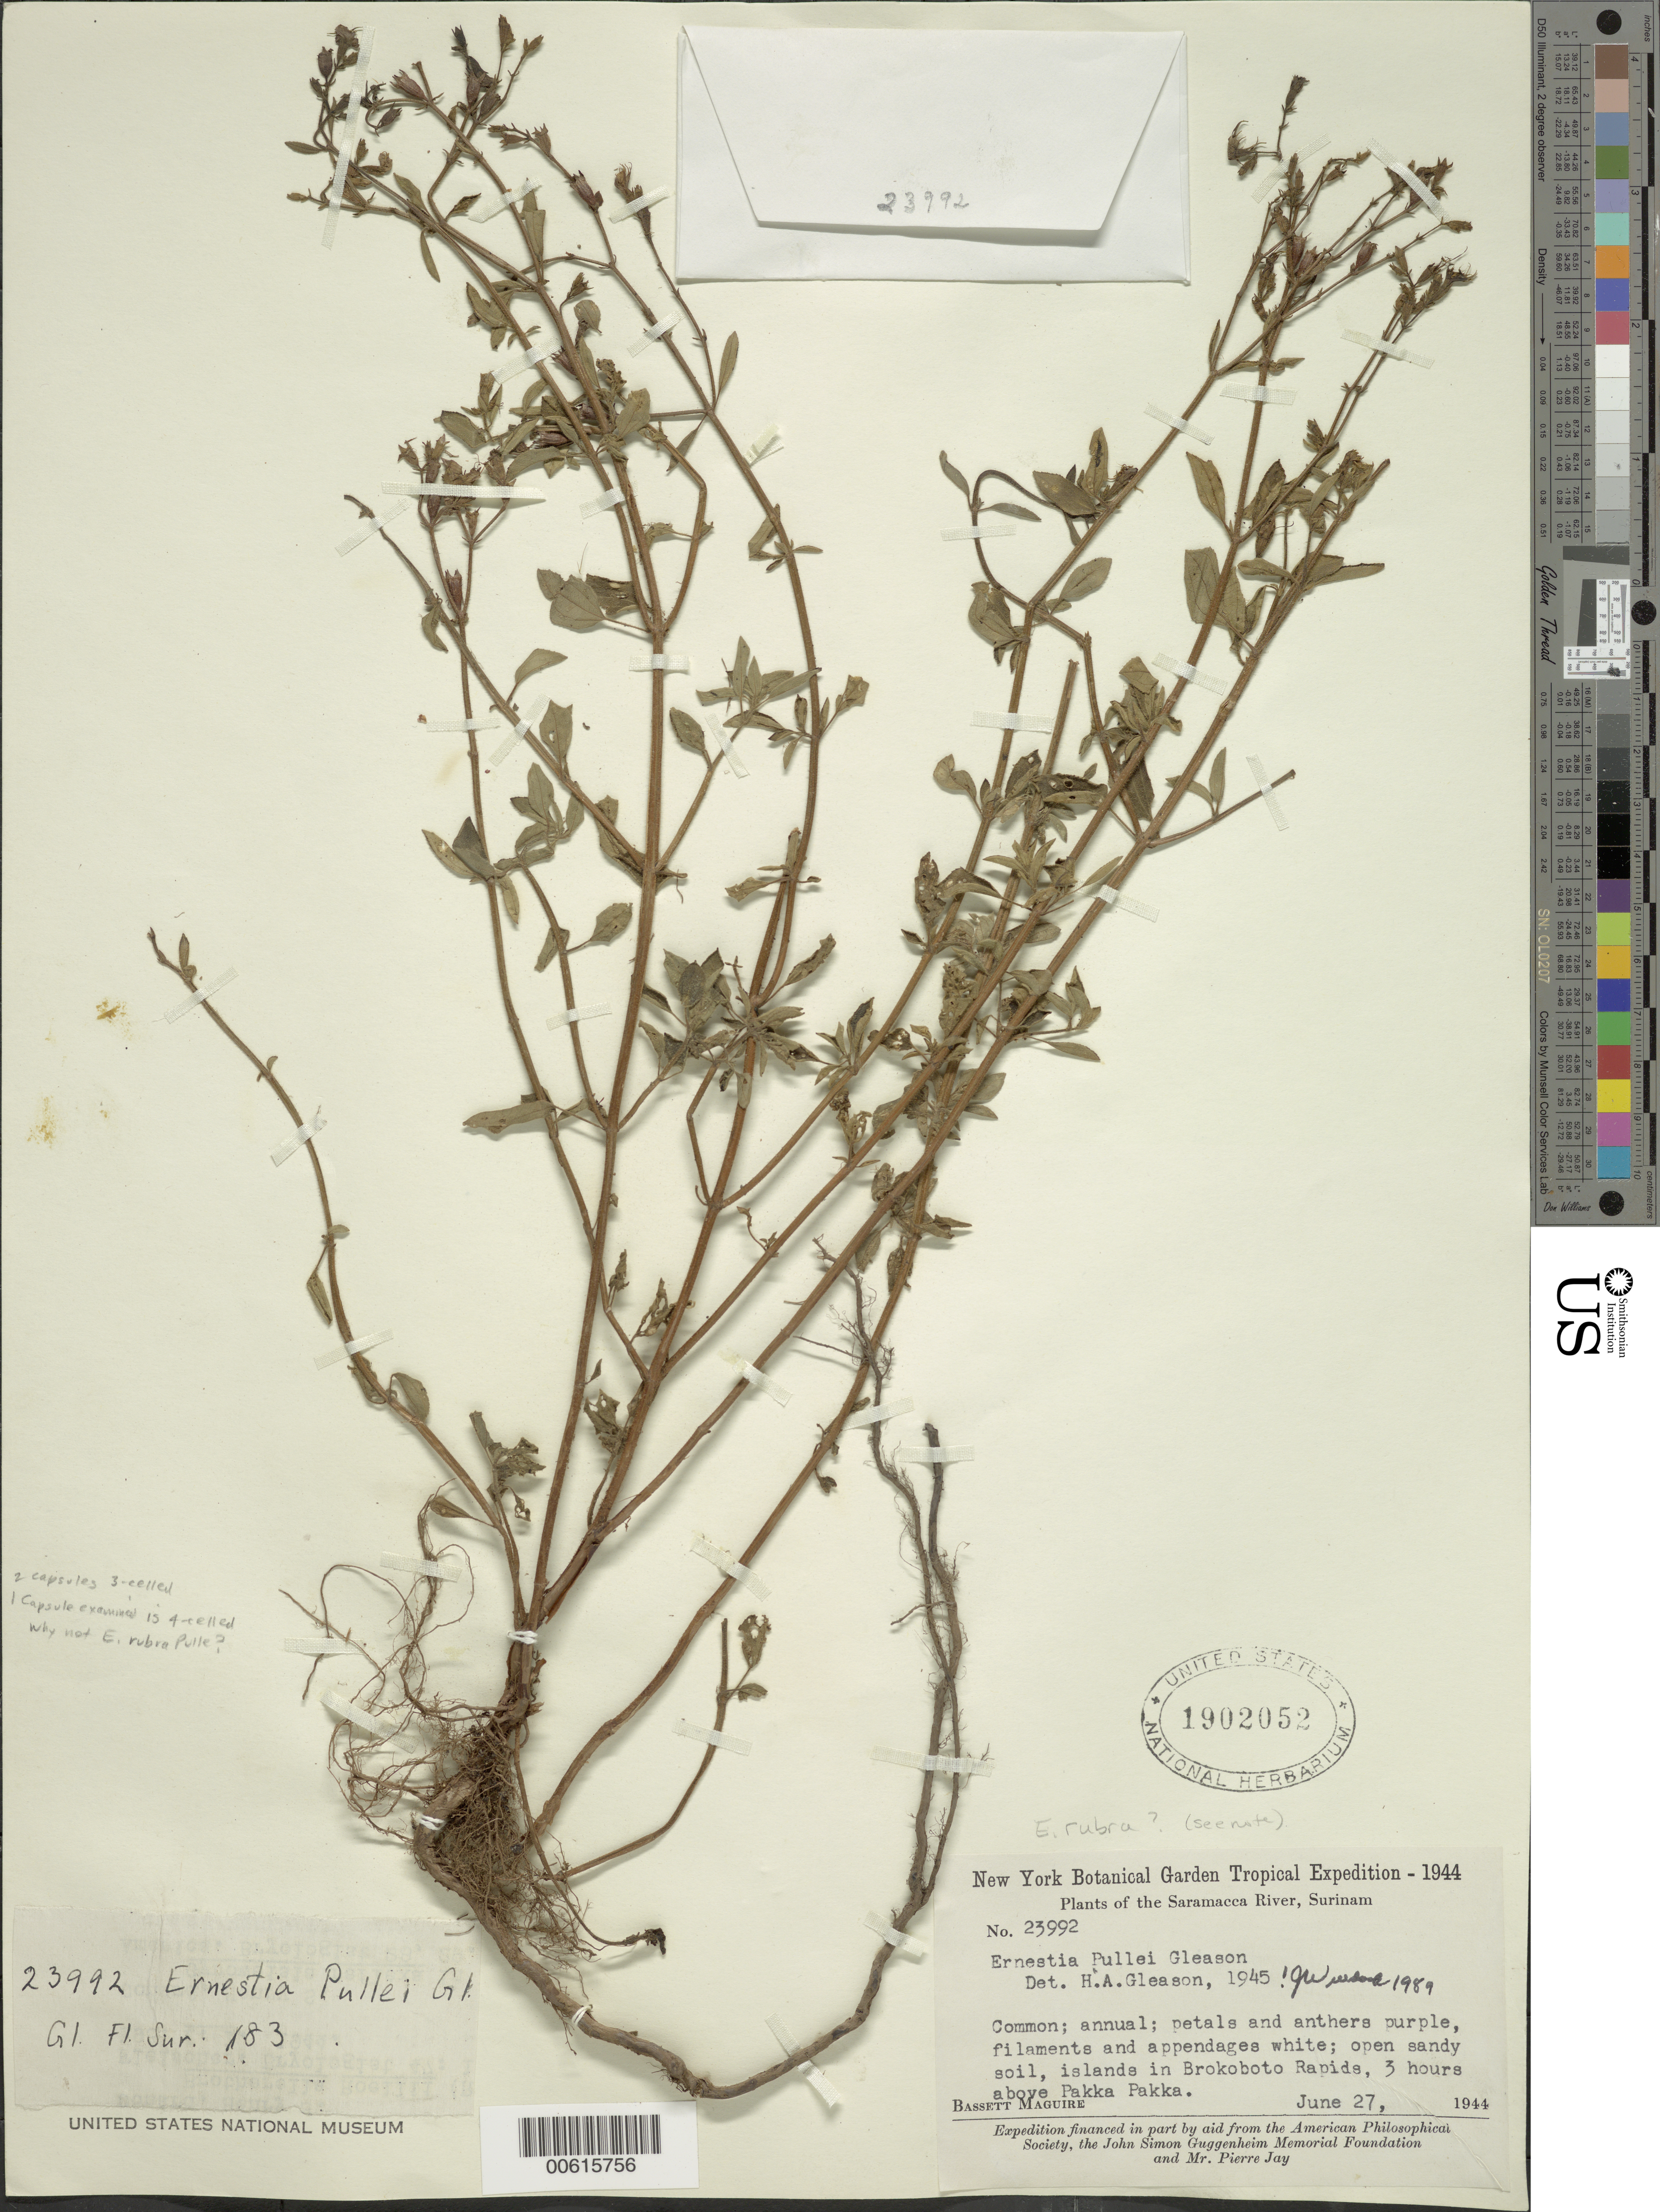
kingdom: Plantae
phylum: Tracheophyta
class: Magnoliopsida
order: Myrtales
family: Melastomataceae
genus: Ernestia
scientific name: Ernestia rubra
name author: Pulle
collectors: B. Maguire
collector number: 23992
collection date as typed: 27-Jun-44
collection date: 1944-06-27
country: Suriname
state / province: Brokopondo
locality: Brokoboto Rapids, on islands, 3 hrs above Pakka Pakka village, Saramacca River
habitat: Open sandy soil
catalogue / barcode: US 1902052